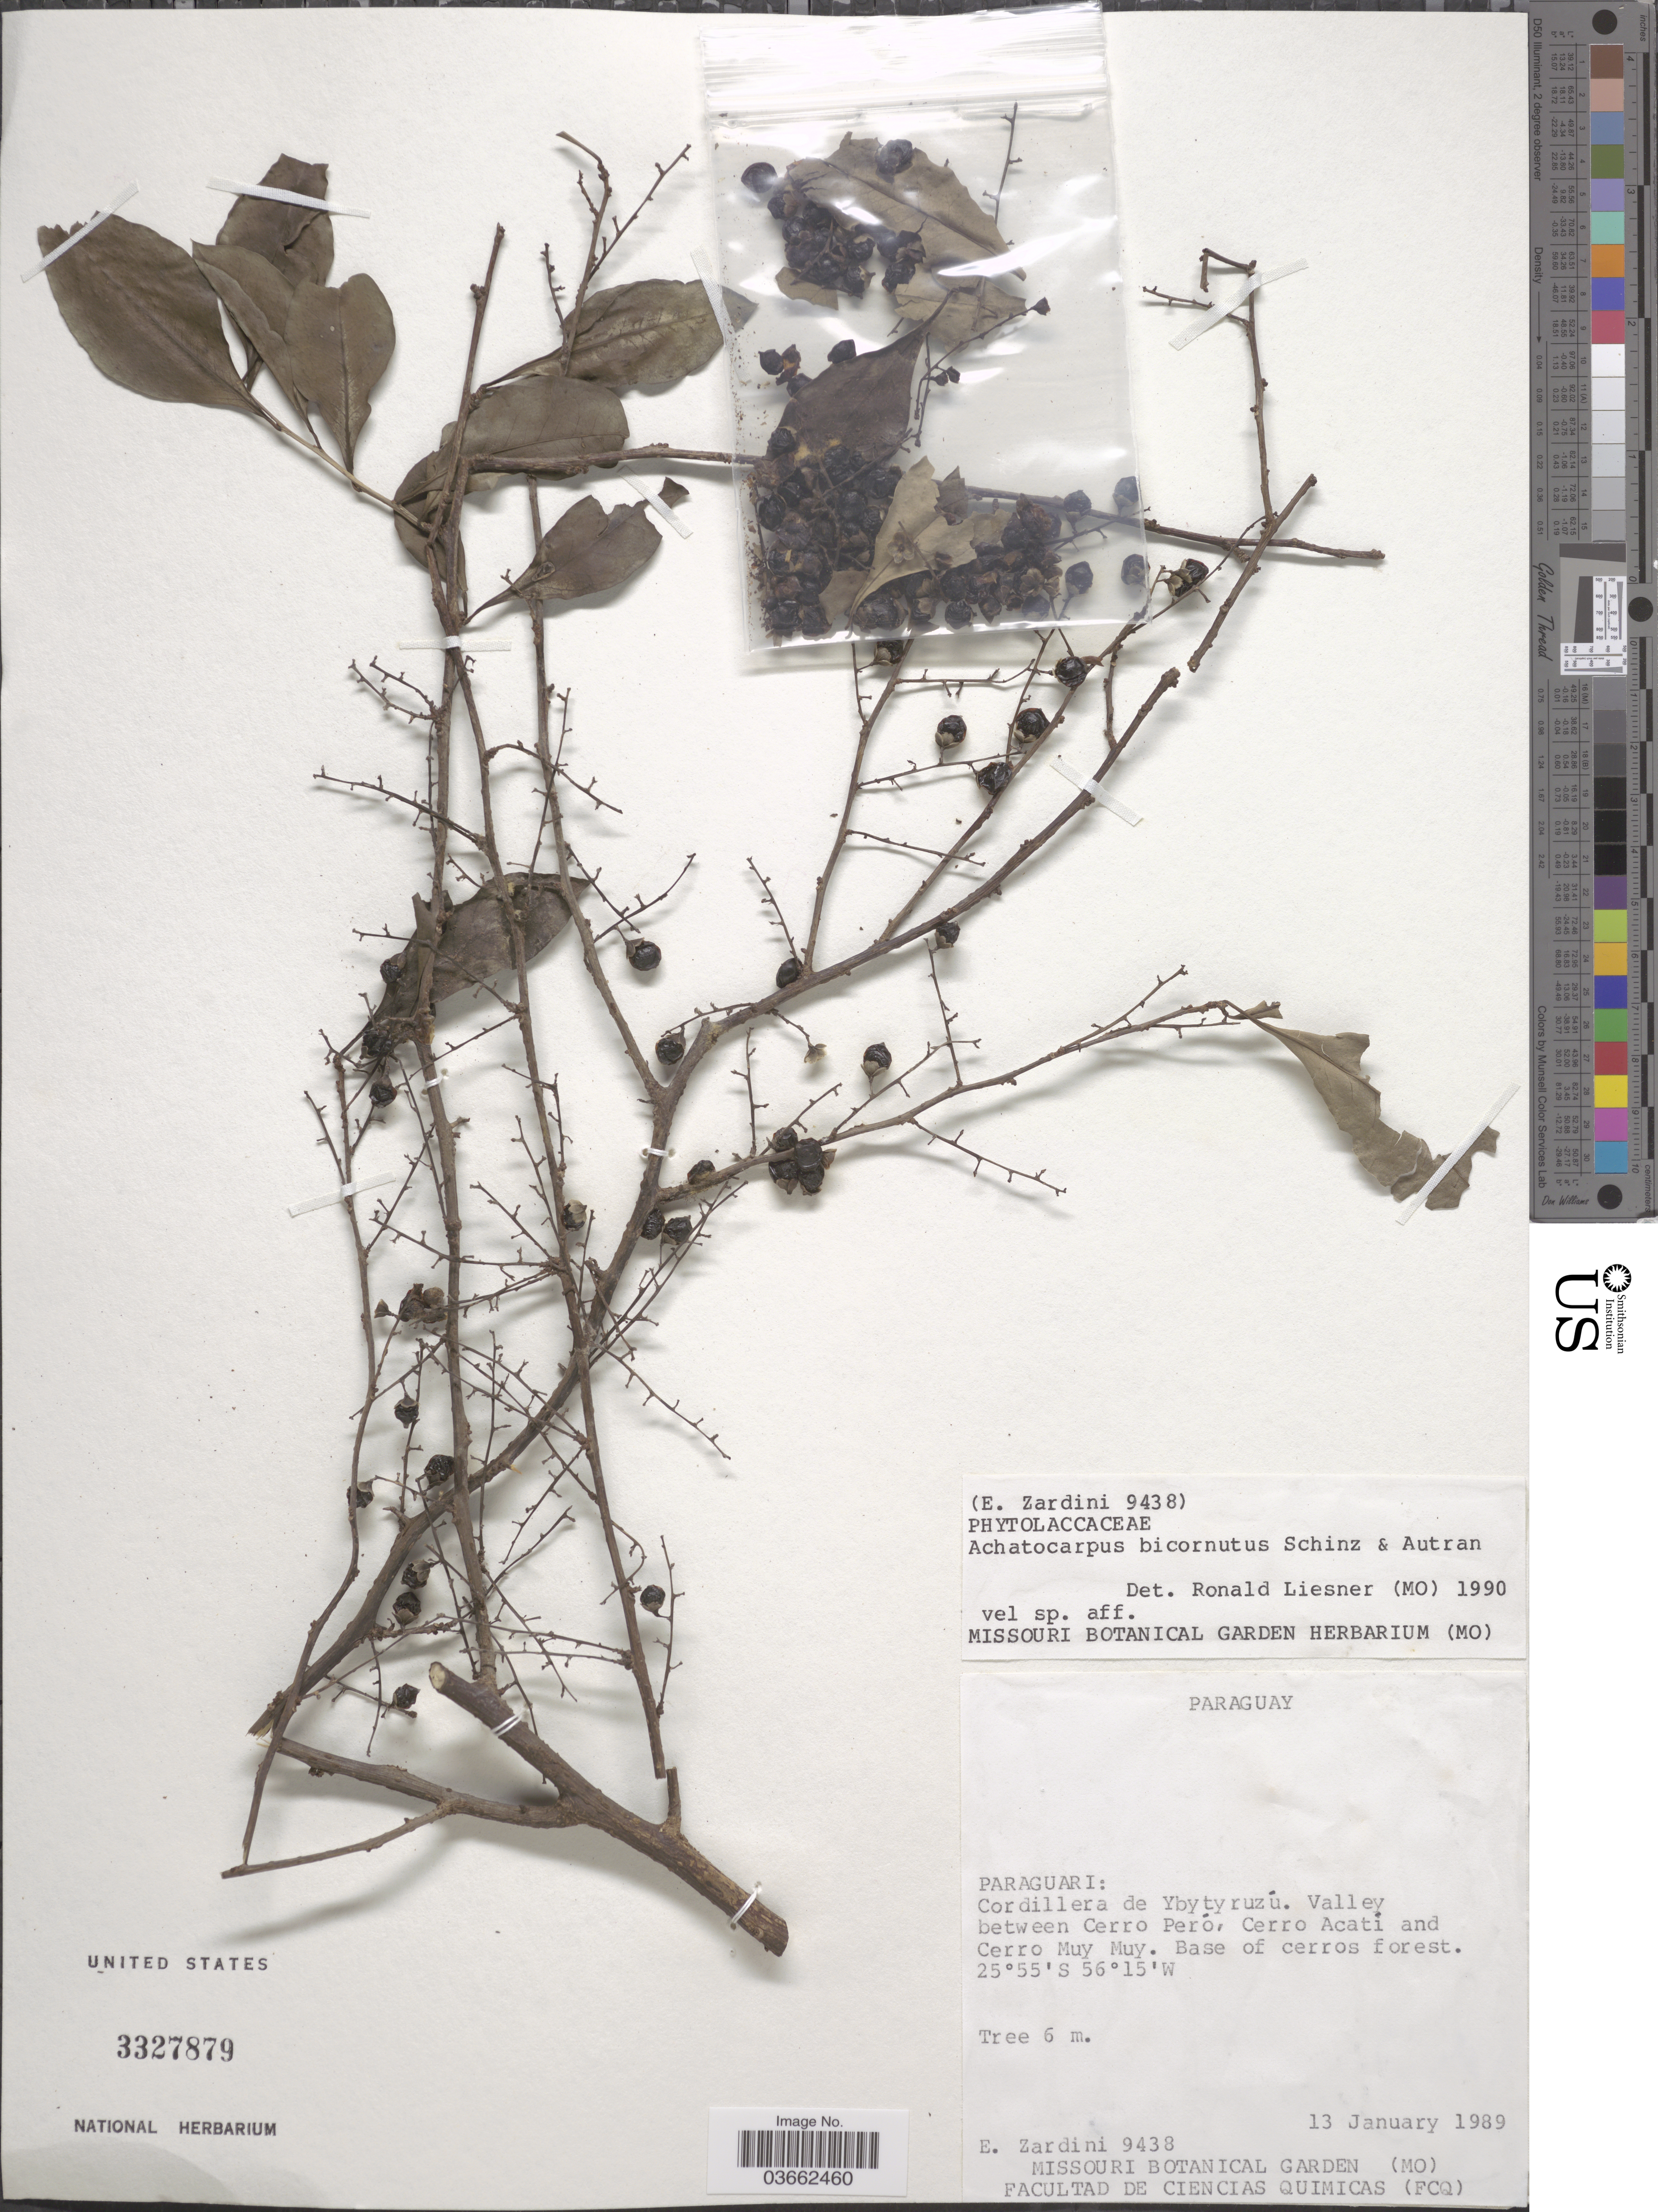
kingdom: Plantae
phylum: Tracheophyta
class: Magnoliopsida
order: Caryophyllales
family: Achatocarpaceae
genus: Achatocarpus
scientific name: Achatocarpus bicornutus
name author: Schinz & Autran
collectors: E. Zardini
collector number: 9438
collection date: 1989-01-13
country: Paraguay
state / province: Paraguari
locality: Cordillera de Ybytyruzú. Valley between Cerro Peró, Cerro Acatí and Cerro Muy Muy. Base of cerros forest.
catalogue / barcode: US 3327879